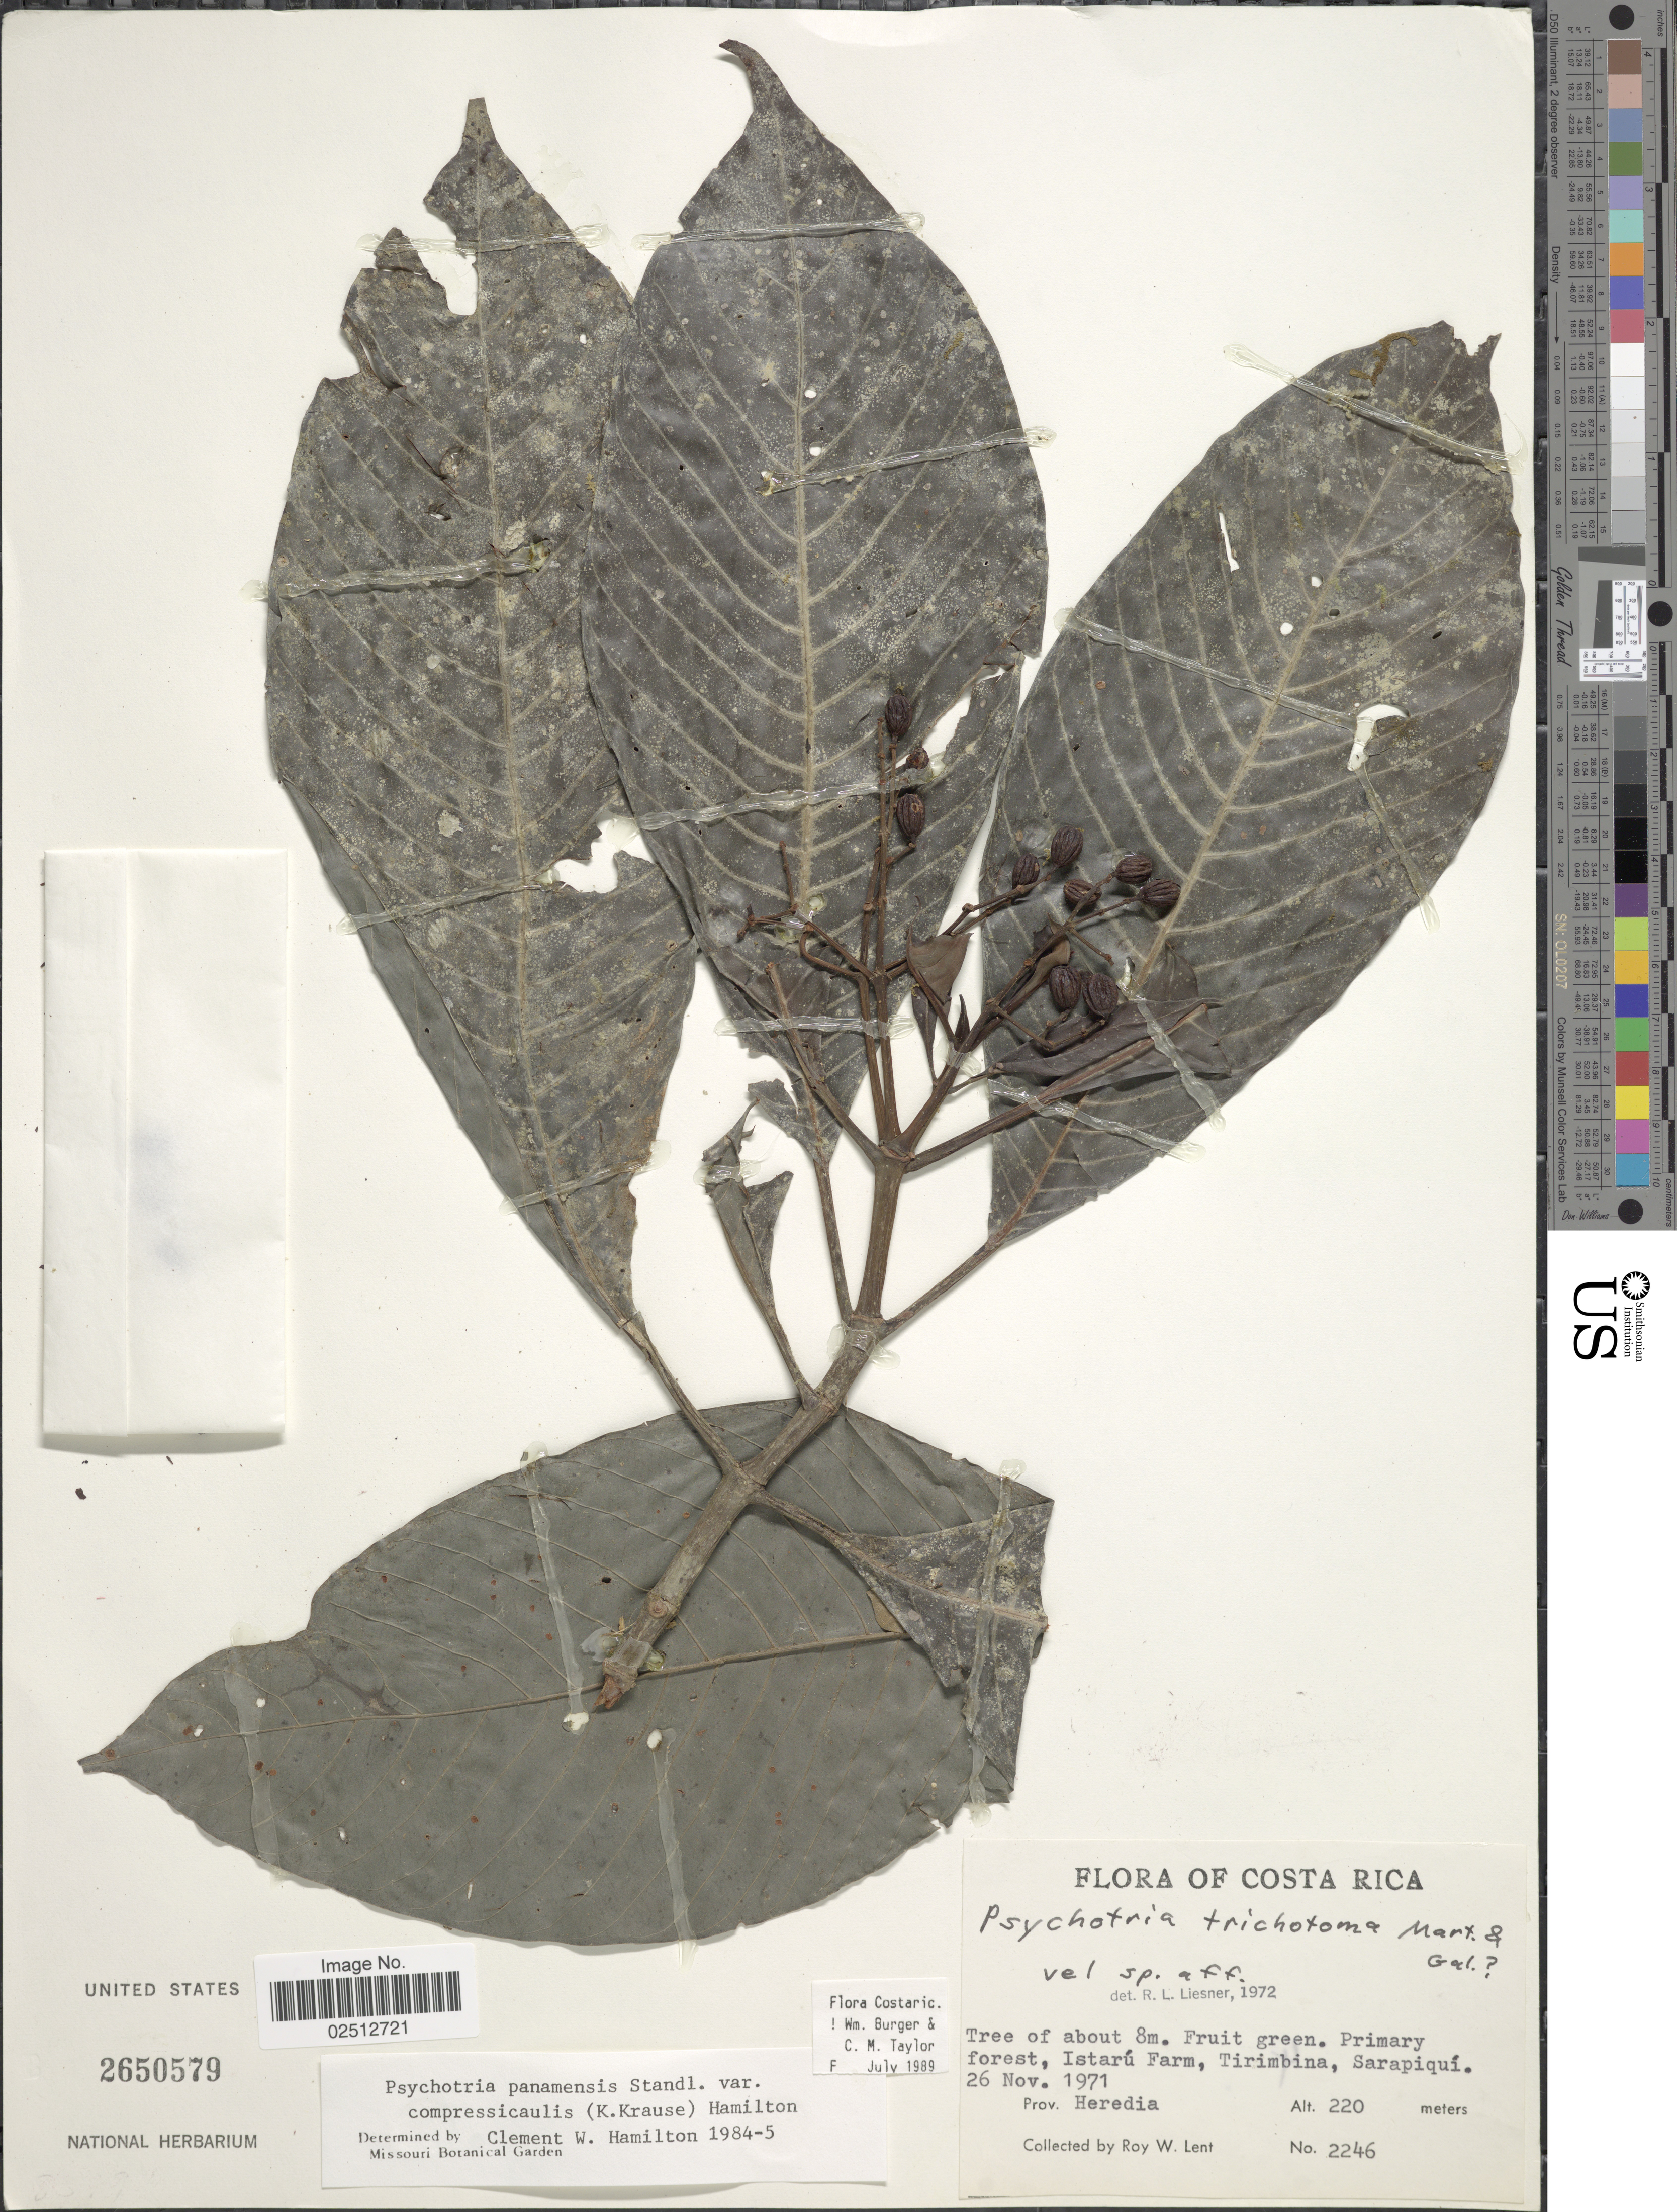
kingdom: Plantae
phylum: Tracheophyta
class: Magnoliopsida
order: Gentianales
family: Rubiaceae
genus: Psychotria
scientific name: Psychotria panamensis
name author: Standl.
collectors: R. W. Lent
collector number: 2246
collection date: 1971-11-26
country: Costa Rica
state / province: Heredia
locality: Primary forest, Istaru Farm, Tirimbina, Sarapiqui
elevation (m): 220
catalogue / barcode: US 2650579